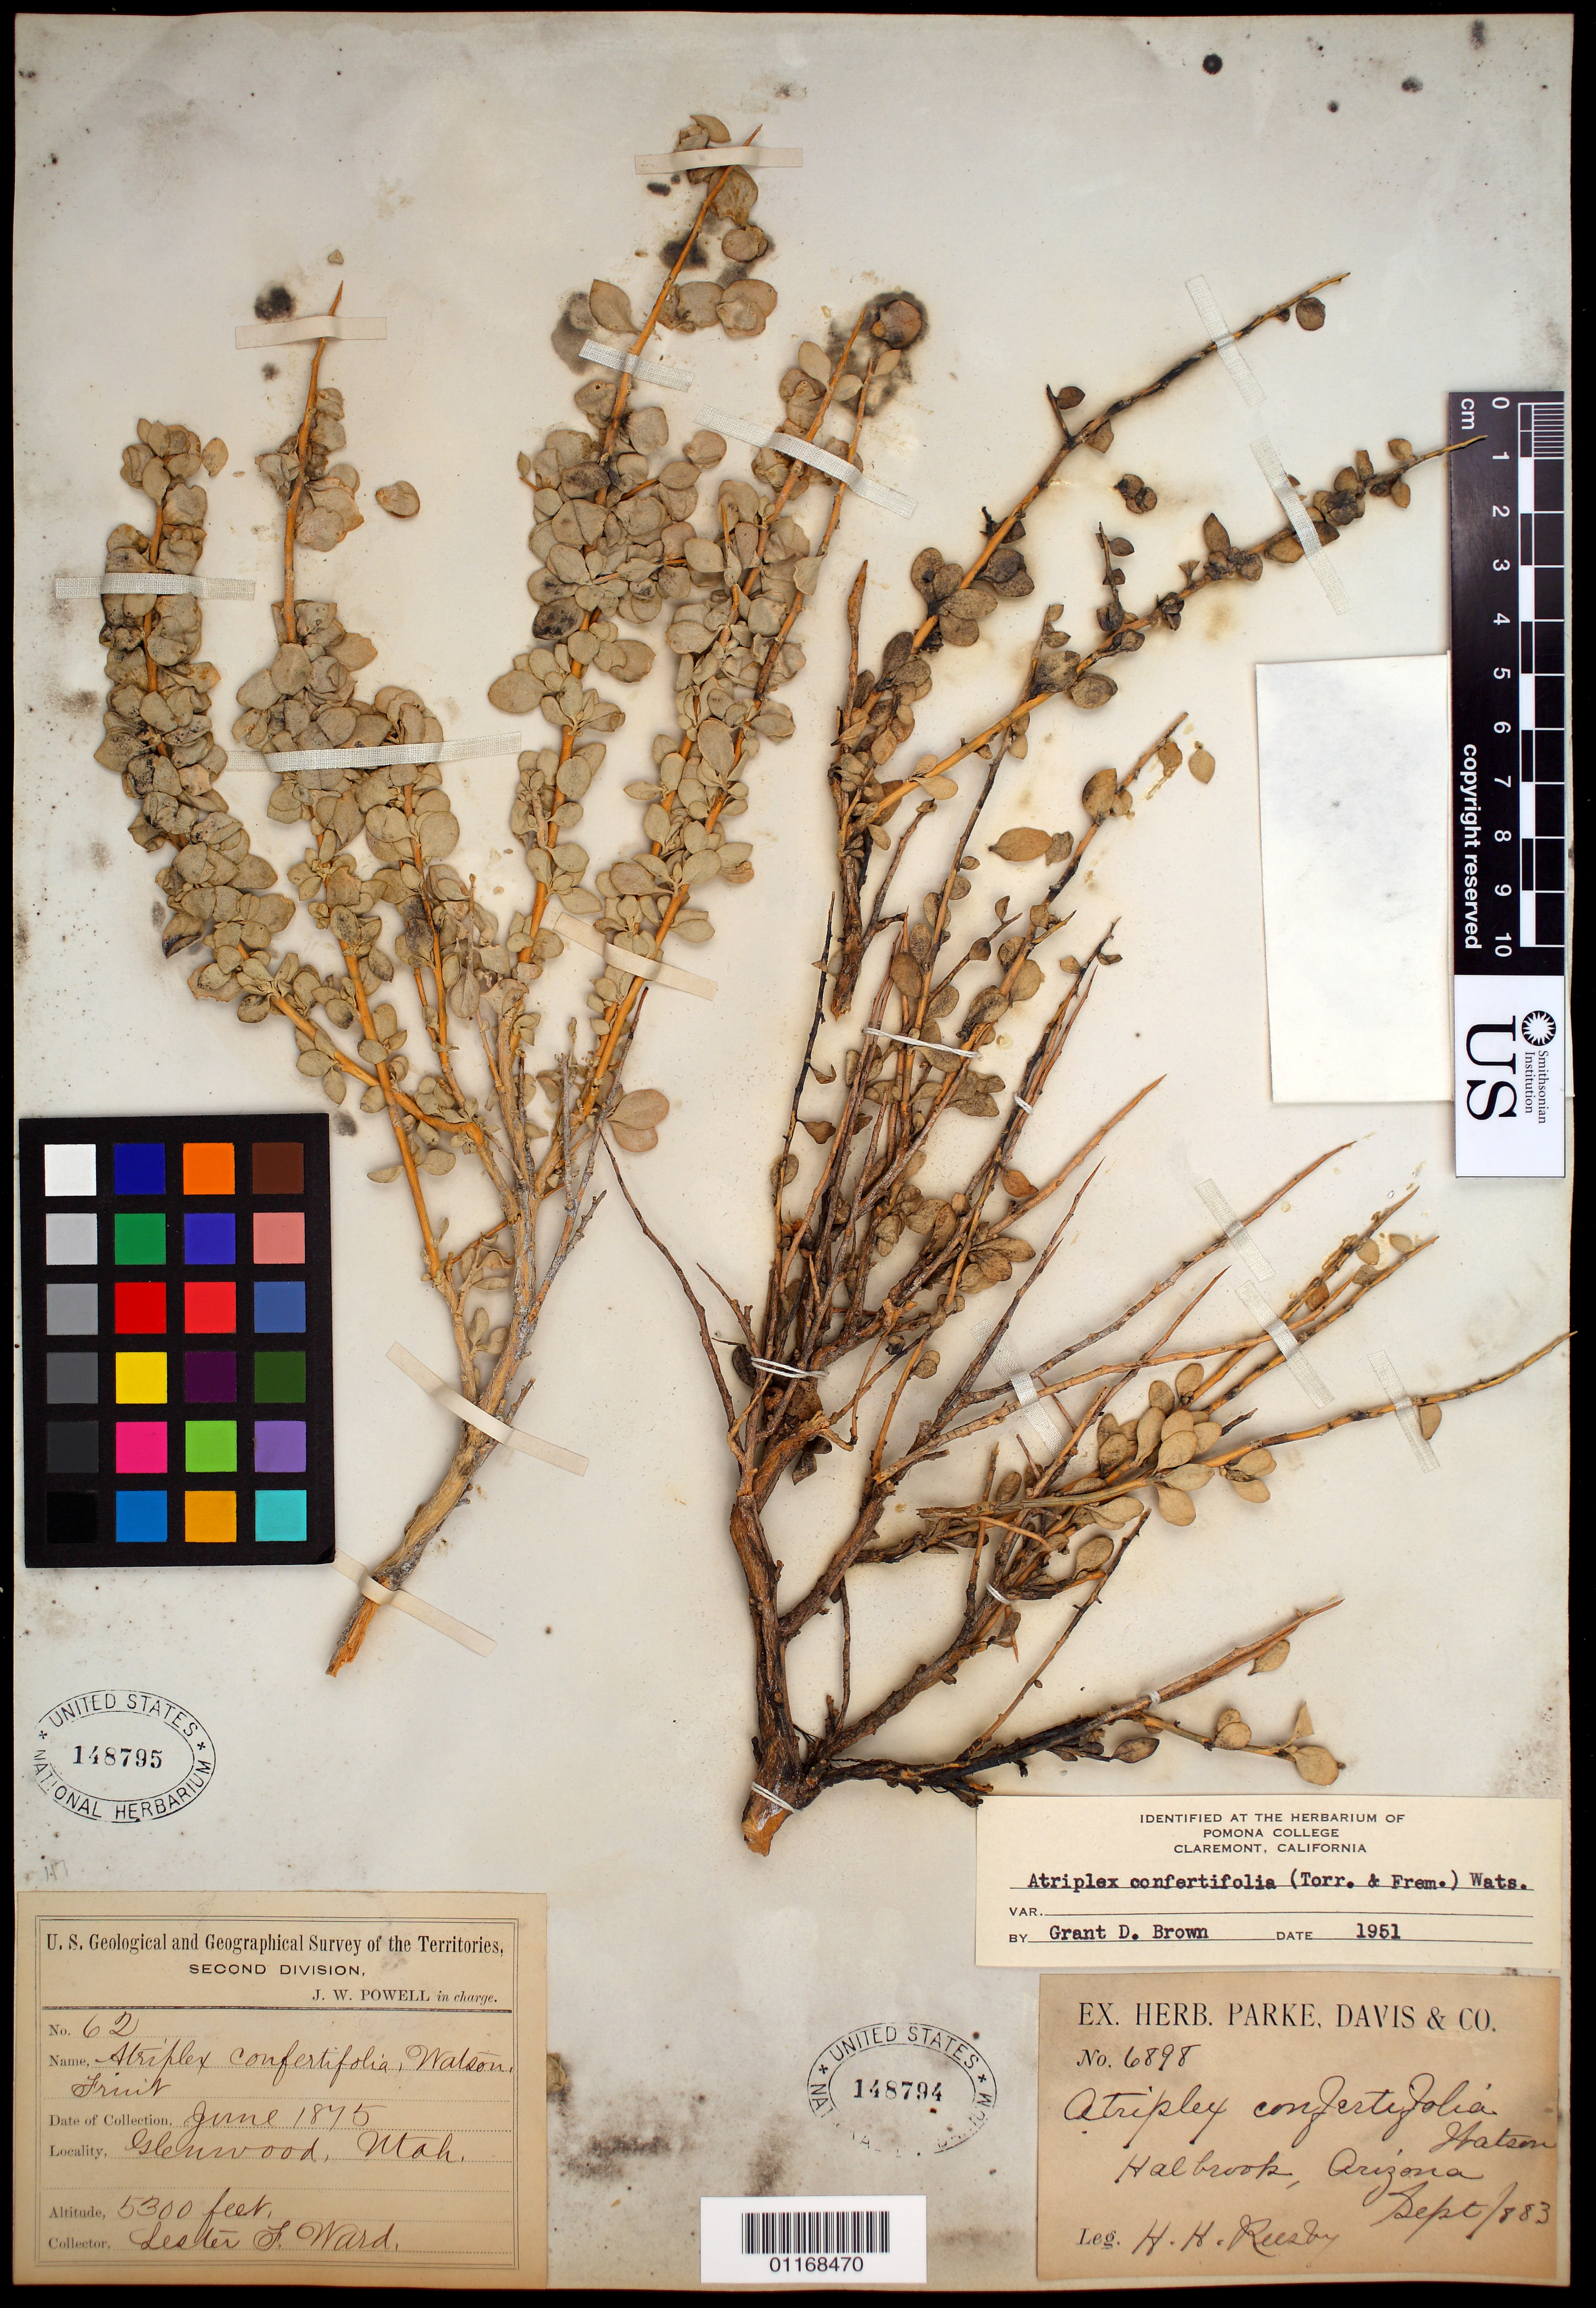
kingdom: Plantae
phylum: Tracheophyta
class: Magnoliopsida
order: Caryophyllales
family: Amaranthaceae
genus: Atriplex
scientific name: Atriplex confertifolia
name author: (Torr. & Frém.) S. Watson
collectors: H. H. Rusby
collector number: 6898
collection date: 1883-09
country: United States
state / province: Arizona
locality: Halbrook.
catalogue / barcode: US 148794-2